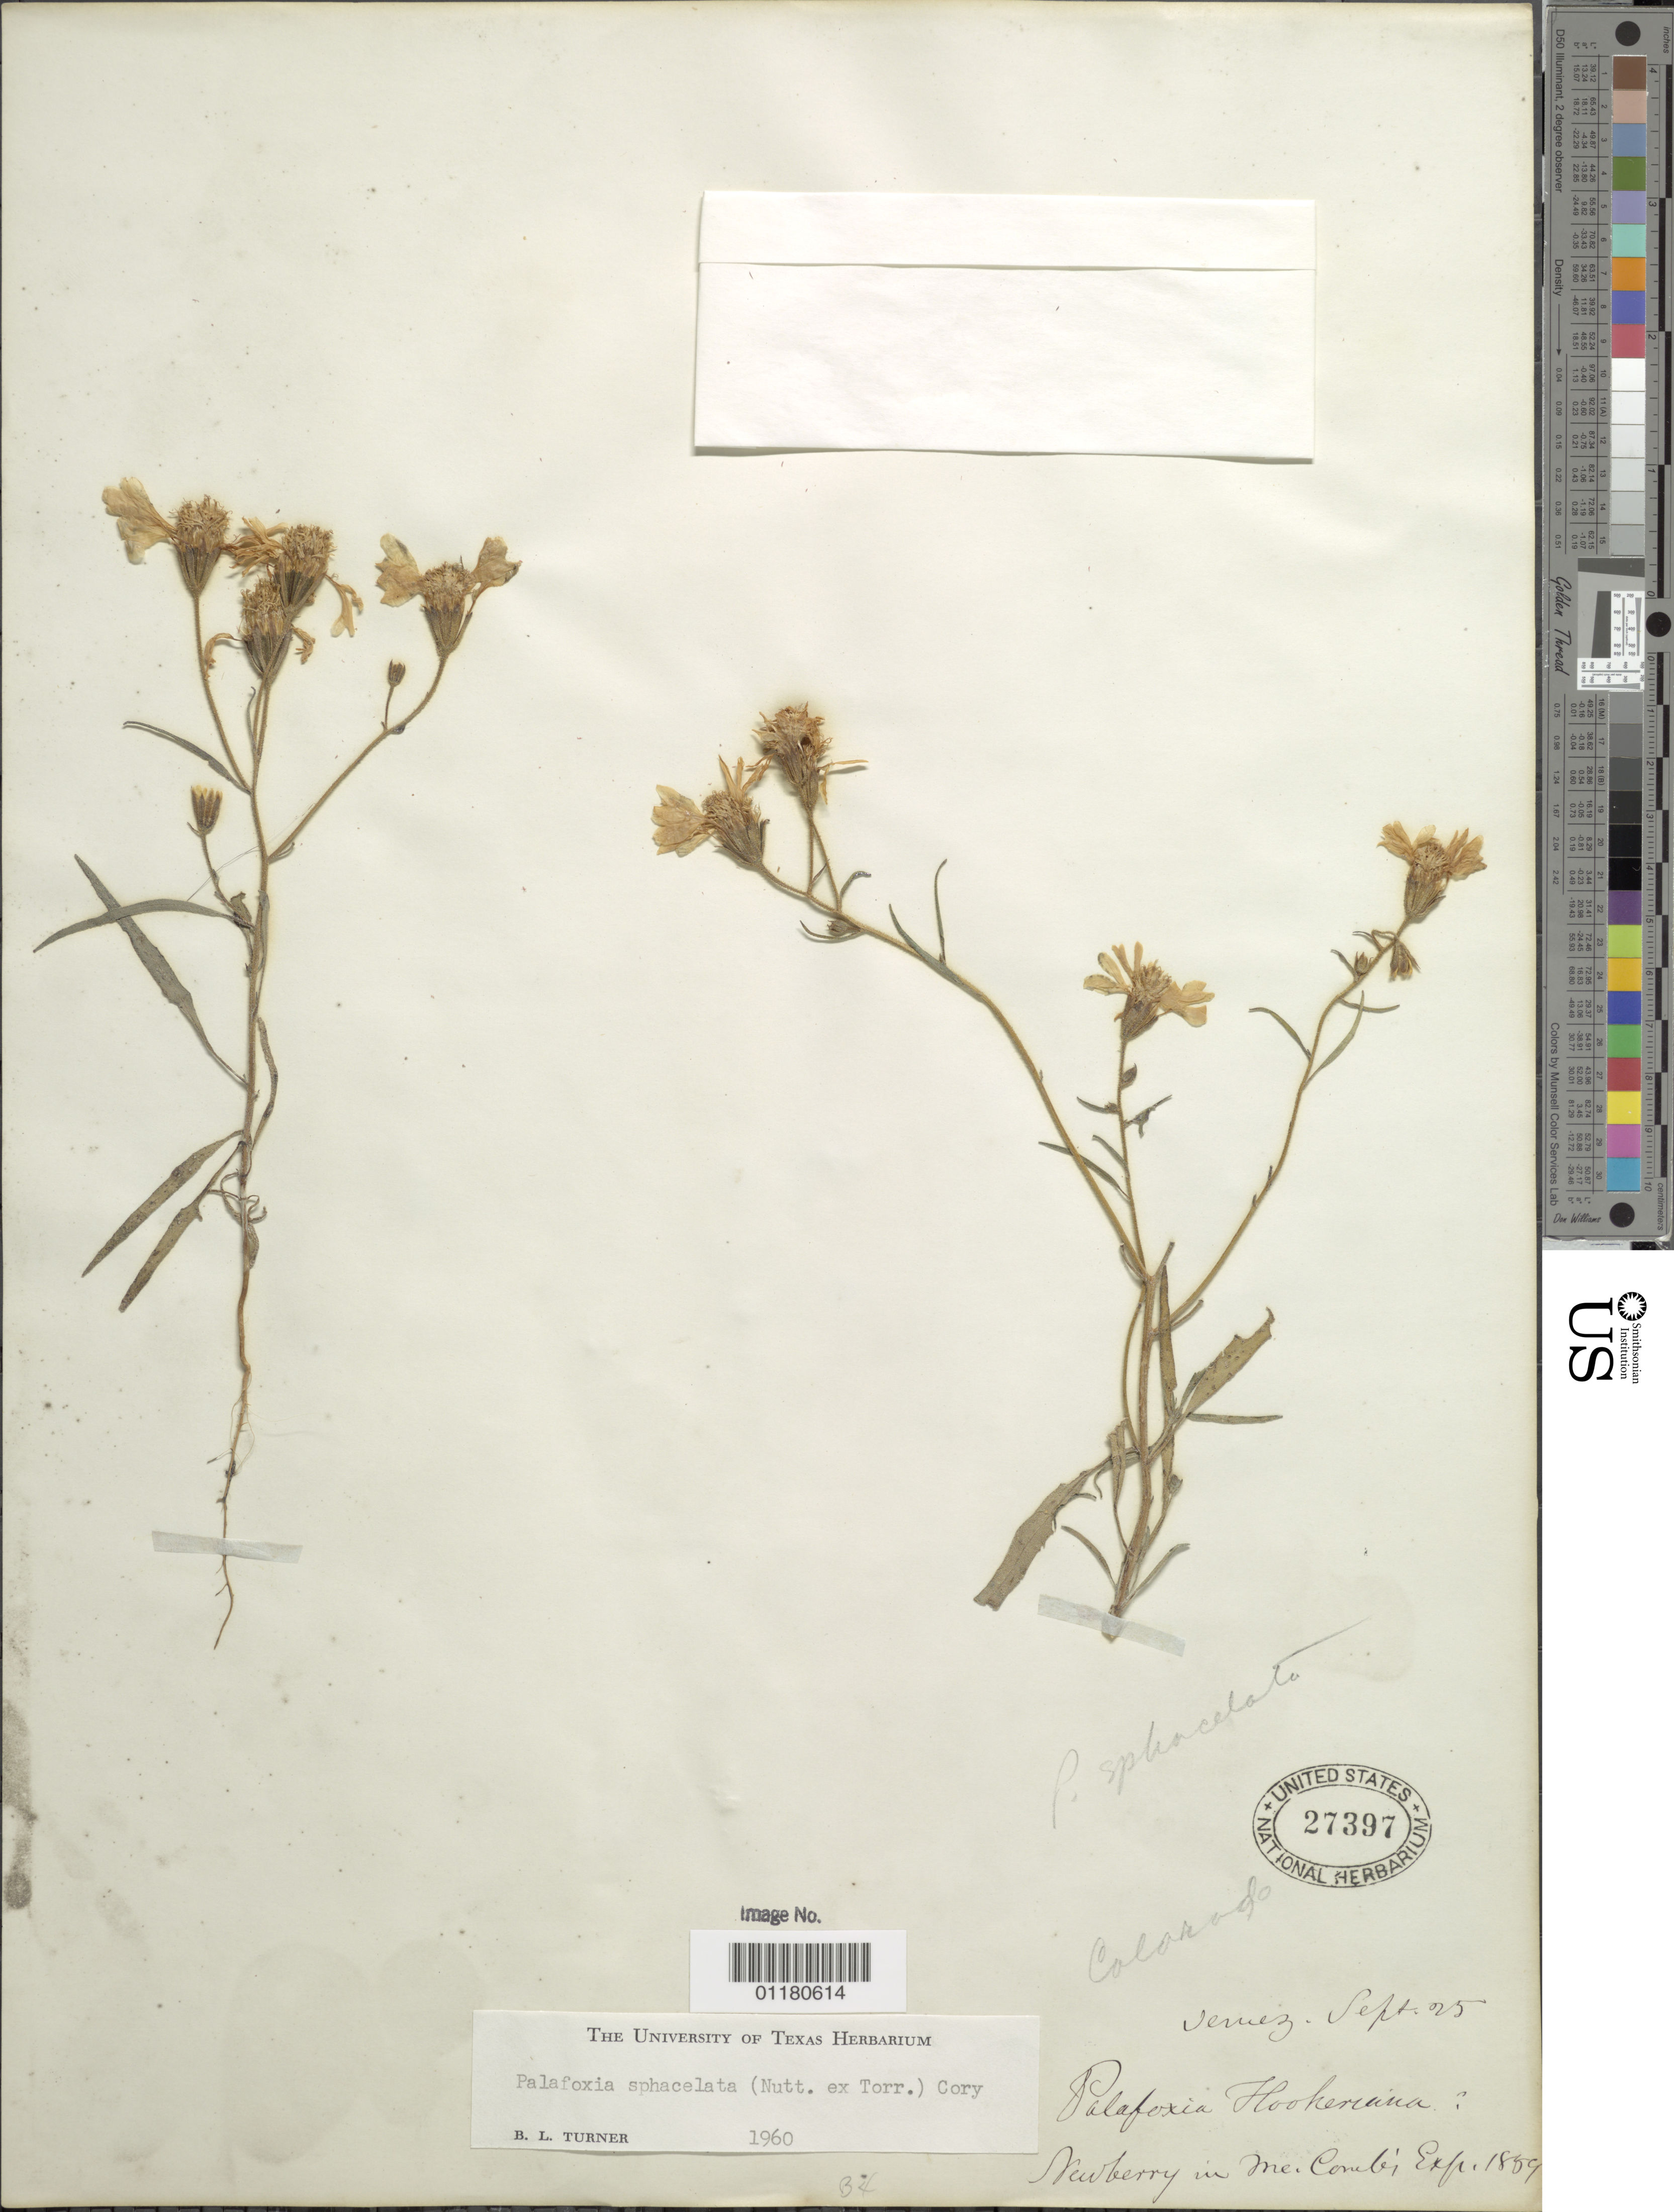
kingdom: Plantae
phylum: Tracheophyta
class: Magnoliopsida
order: Asterales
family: Asteraceae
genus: Palafoxia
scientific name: Palafoxia sphacelata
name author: (Nutt. ex Torr.) Cory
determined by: Turner, B. L.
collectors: J. S. Newberry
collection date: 1859-09-25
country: United States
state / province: New Mexico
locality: Jemez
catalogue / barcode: US 27397